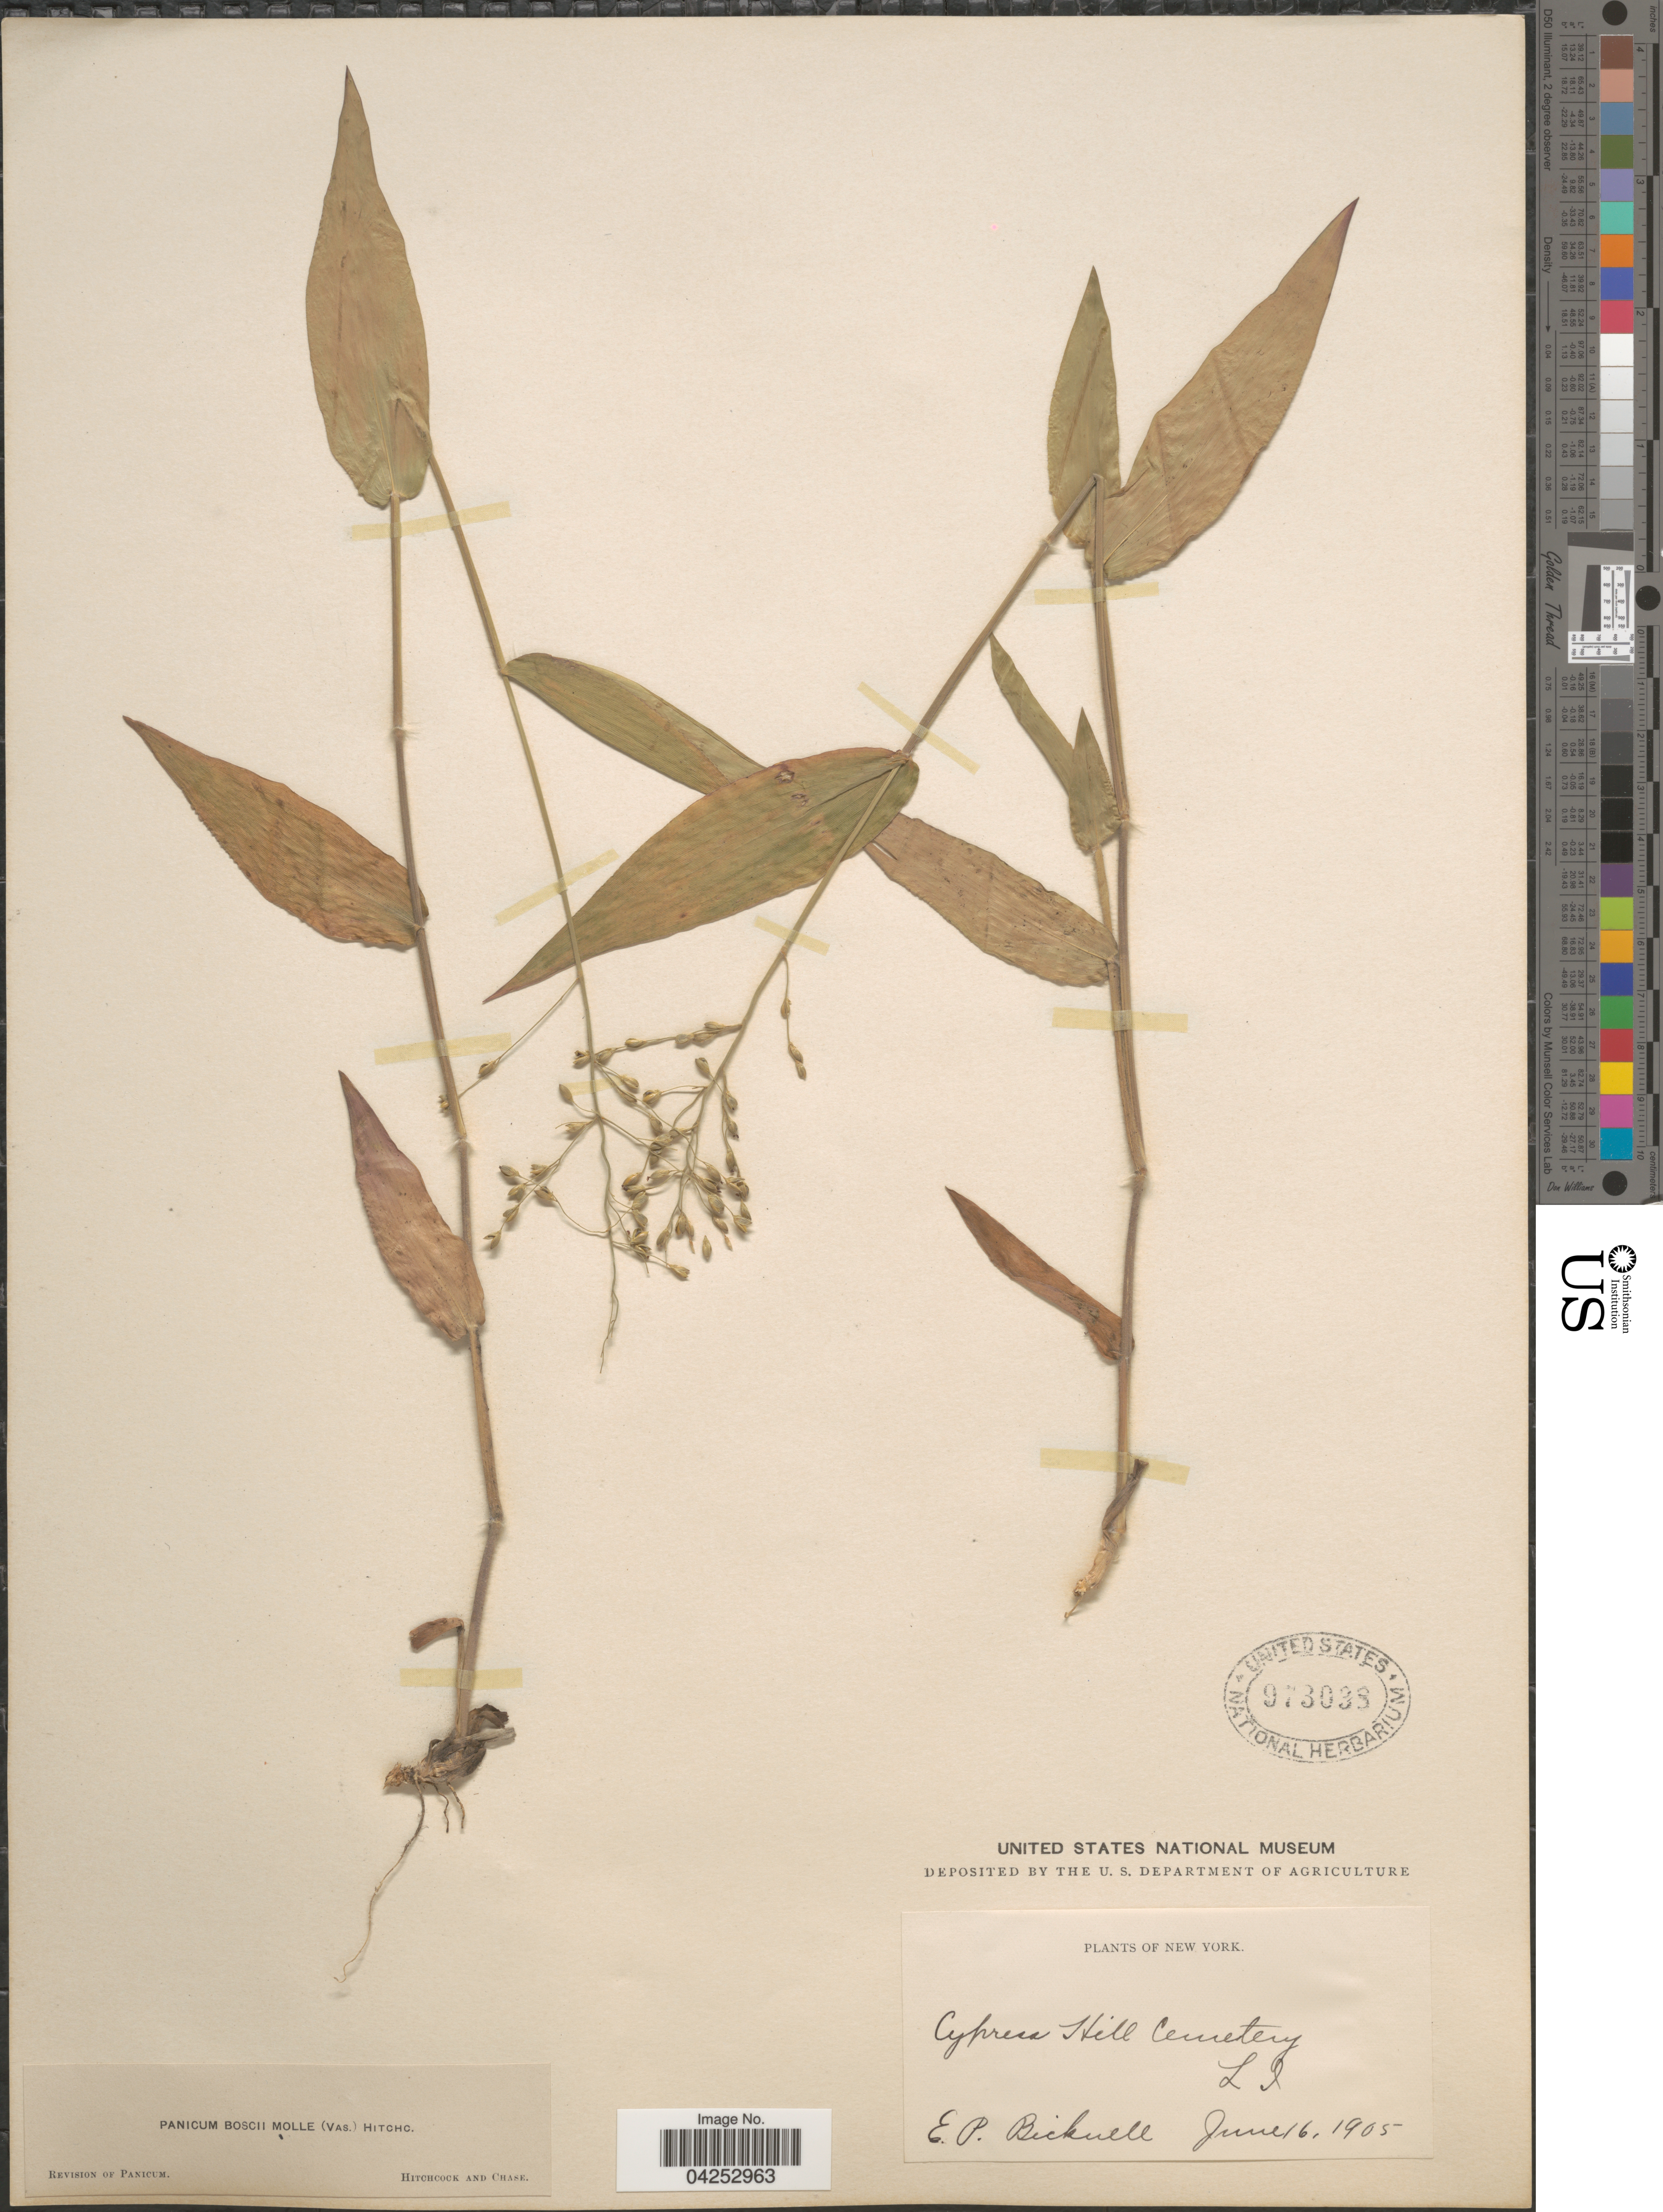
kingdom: Plantae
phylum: Tracheophyta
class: Liliopsida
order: Poales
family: Poaceae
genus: Dichanthelium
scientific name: Dichanthelium boscii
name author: (Poir.) Gould & C.A. Clark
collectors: E. P. Bicknell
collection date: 1905-06-16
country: United States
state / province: New York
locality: Cypress Hill Cemetery. LI.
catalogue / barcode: US 973033